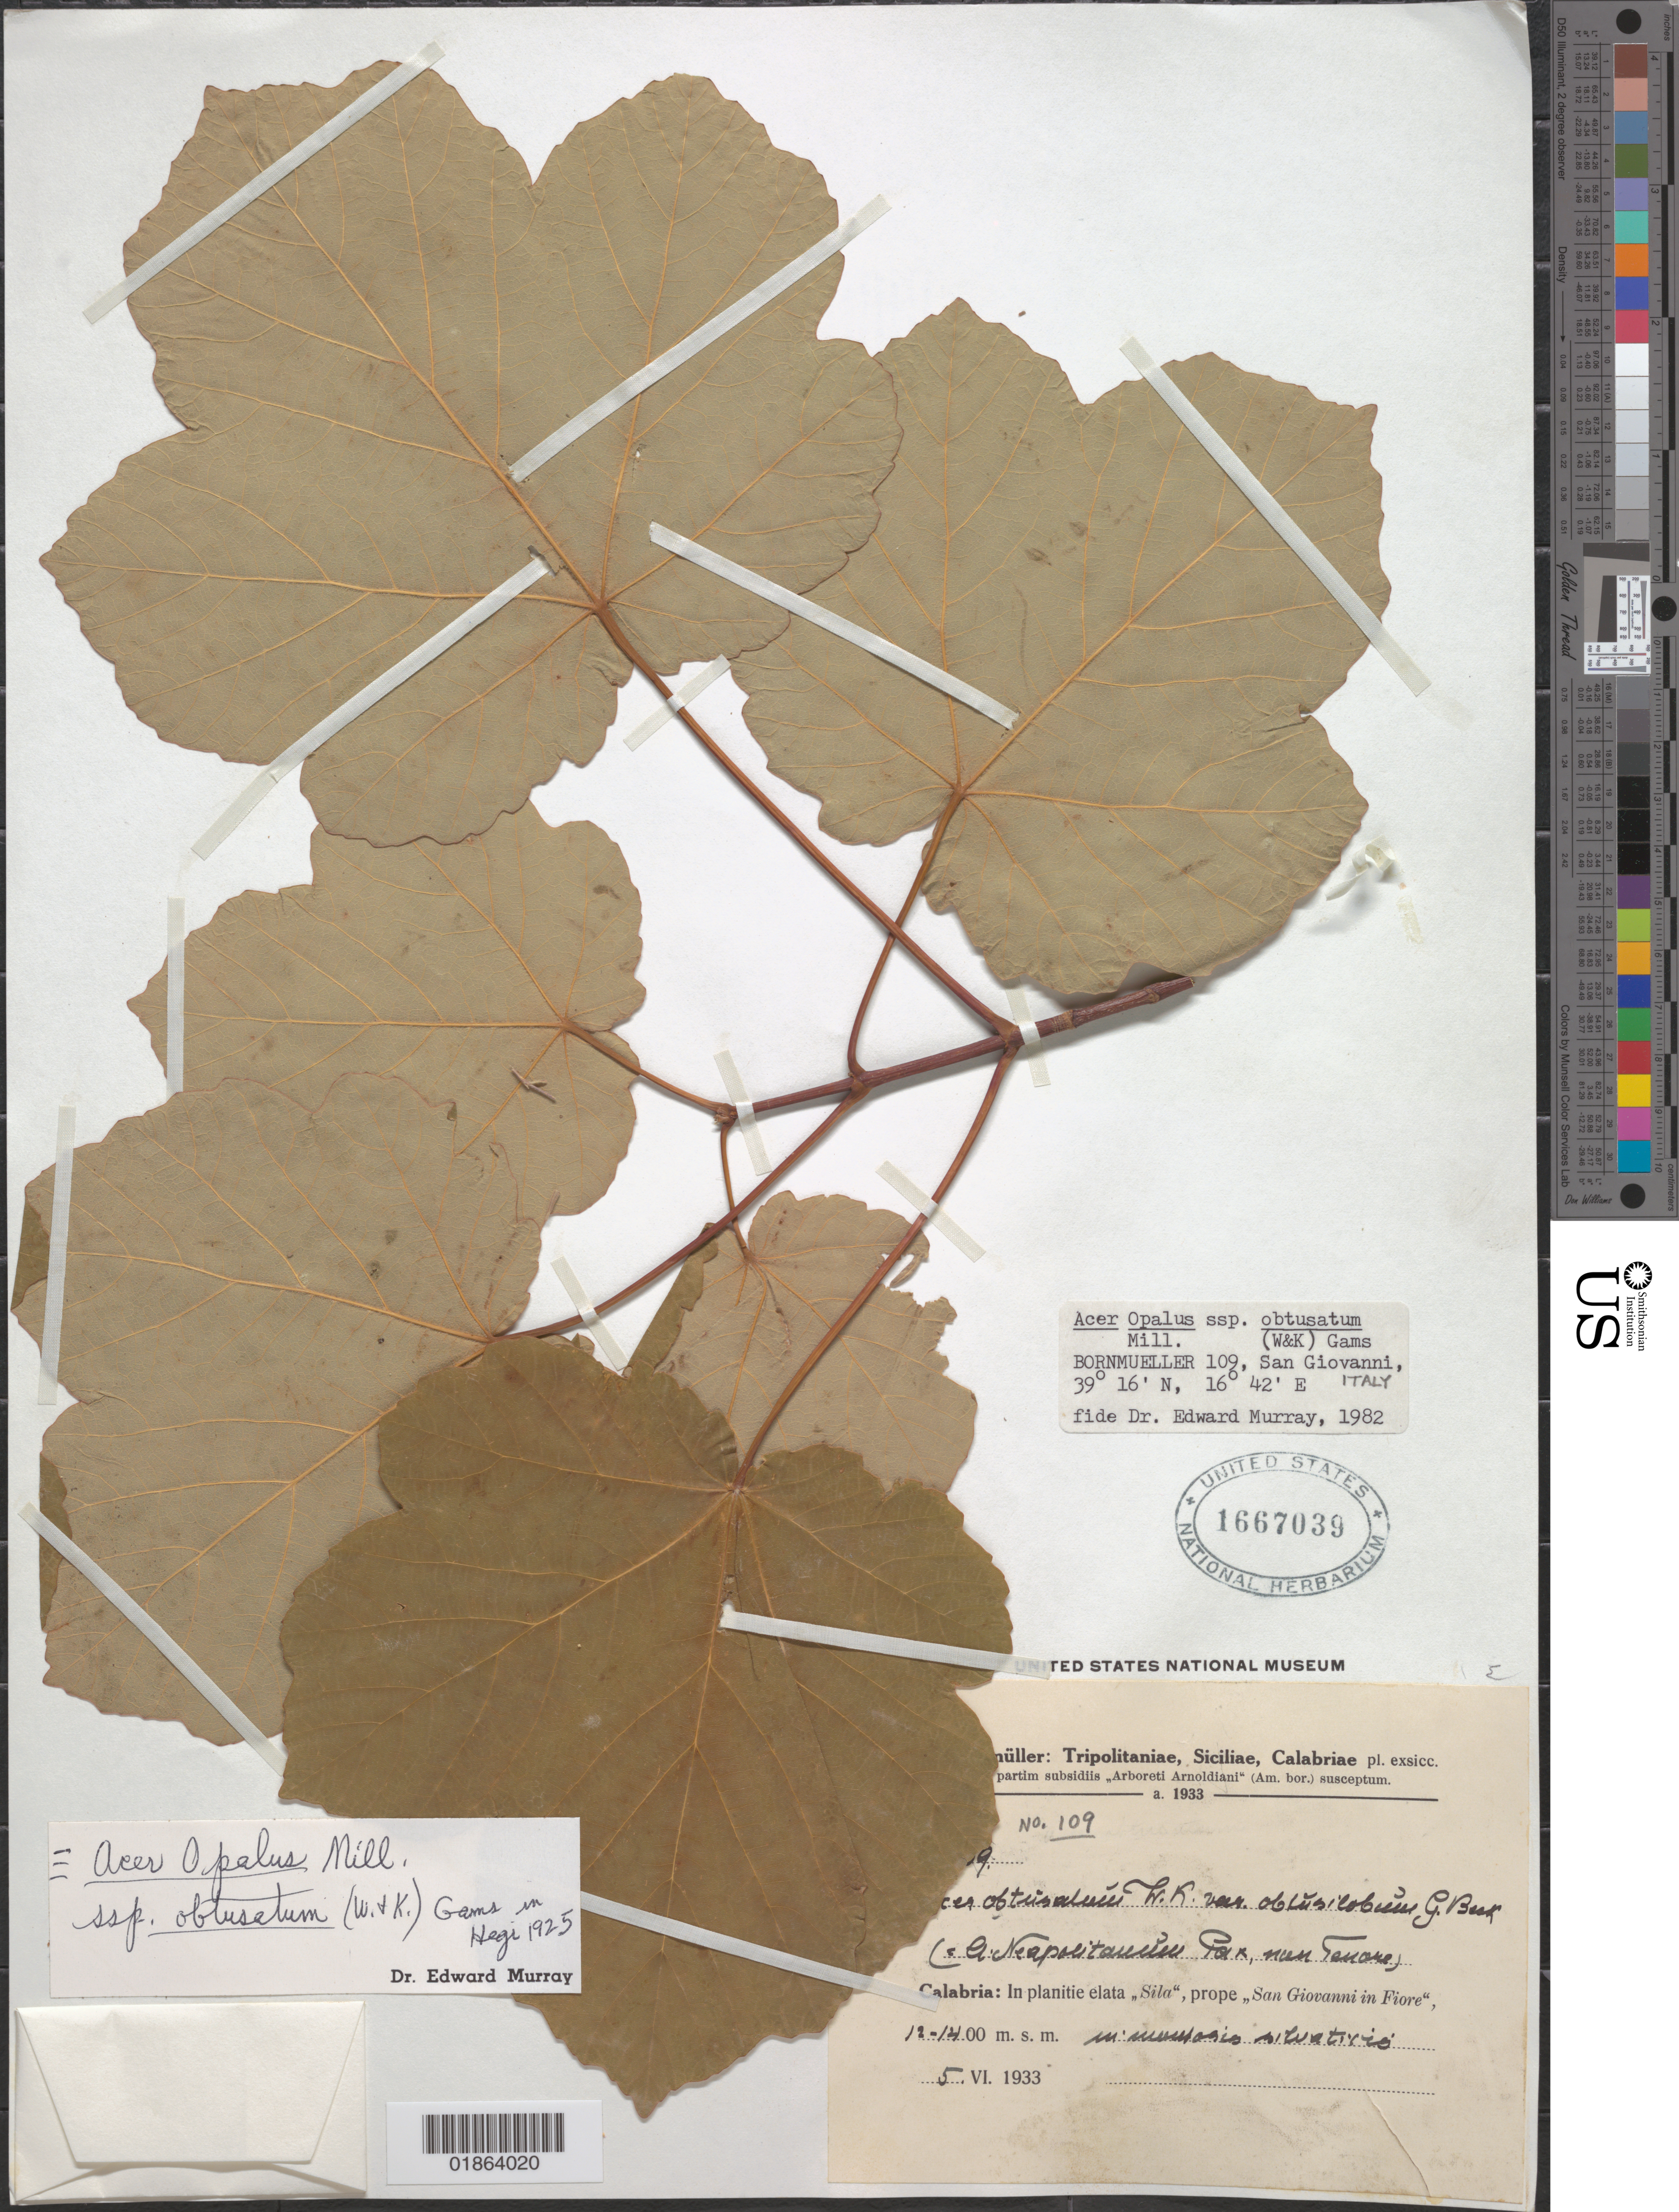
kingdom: Plantae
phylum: Tracheophyta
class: Magnoliopsida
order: Sapindales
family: Sapindaceae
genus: Acer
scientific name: Acer opalus subsp. obtusatum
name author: (Waldst. & Kit. ex Willd.) Gams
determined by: Murray, Edward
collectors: J. Bornmüller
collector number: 109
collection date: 1933-06-05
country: Italy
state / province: Calabria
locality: Calabria: Sila, near San Giovanni in Fiore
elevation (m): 1200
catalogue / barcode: US 1667039